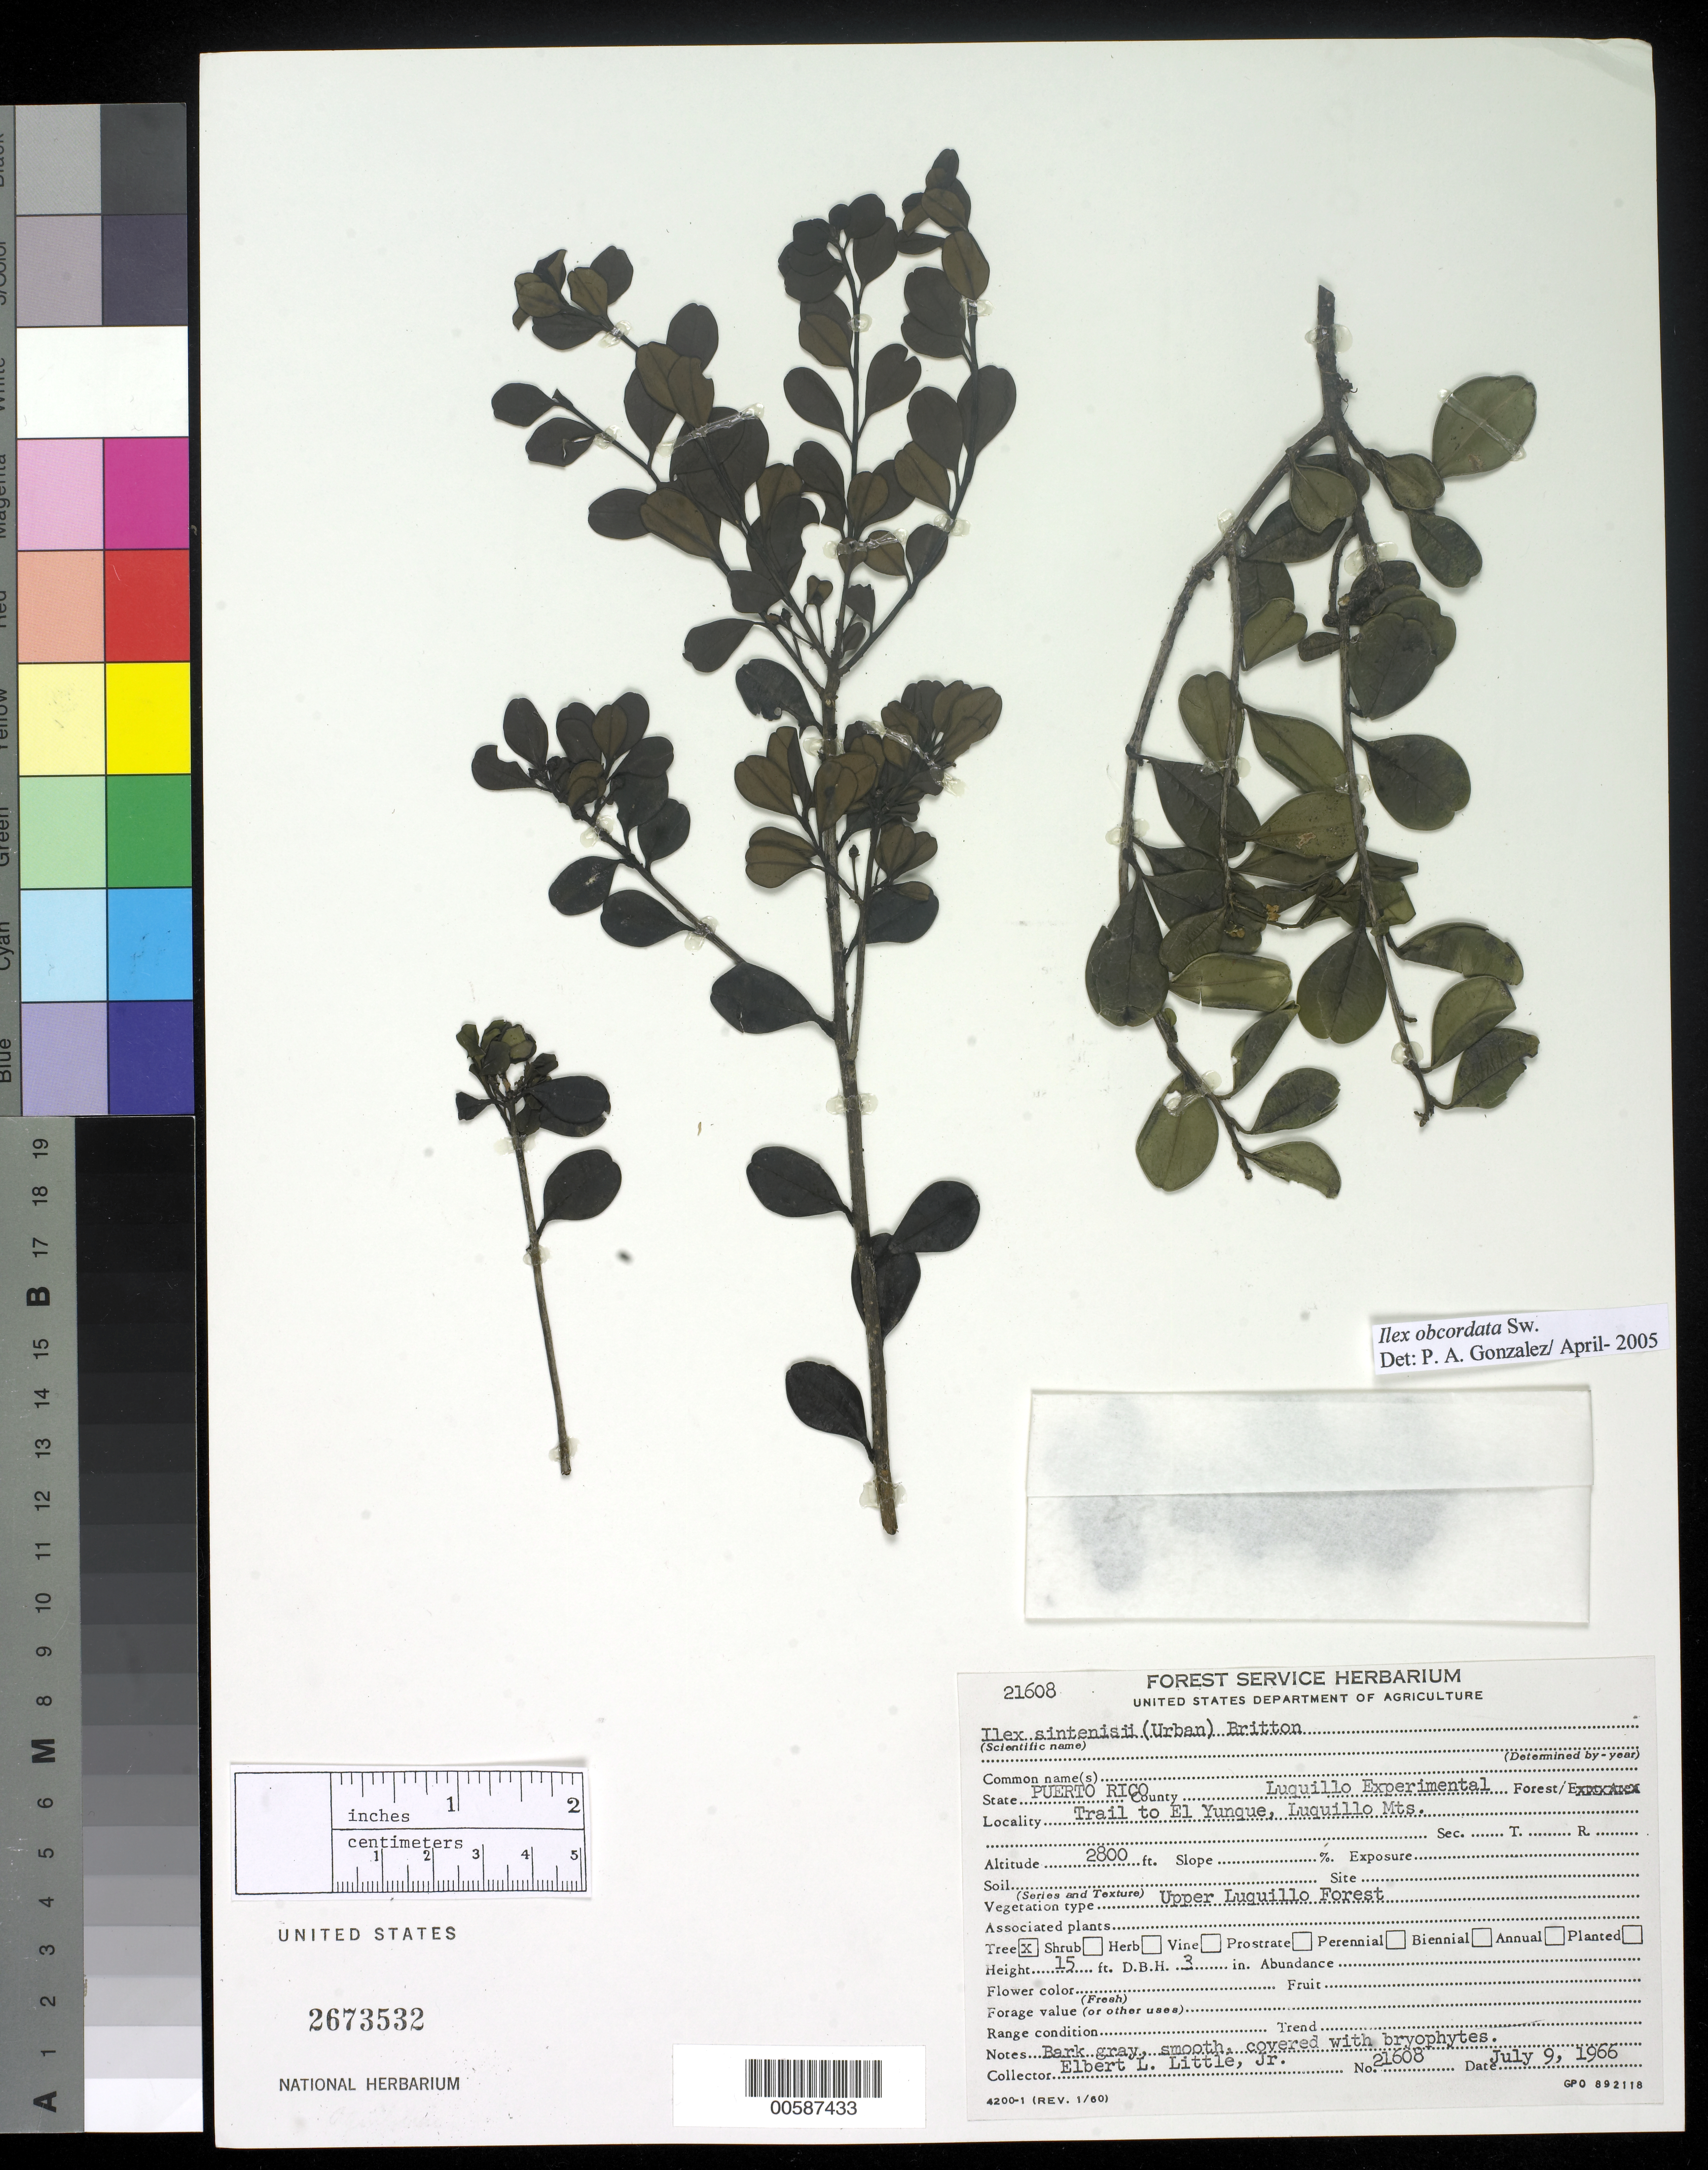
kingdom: Plantae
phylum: Tracheophyta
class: Magnoliopsida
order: Aquifoliales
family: Aquifoliaceae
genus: Ilex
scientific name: Ilex obcordata var. obcordata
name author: Sw.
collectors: E. L. Little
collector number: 21608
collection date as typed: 09 Jul 1966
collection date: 1966-07-09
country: Puerto Rico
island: Greater Antilles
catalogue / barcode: US 2673532